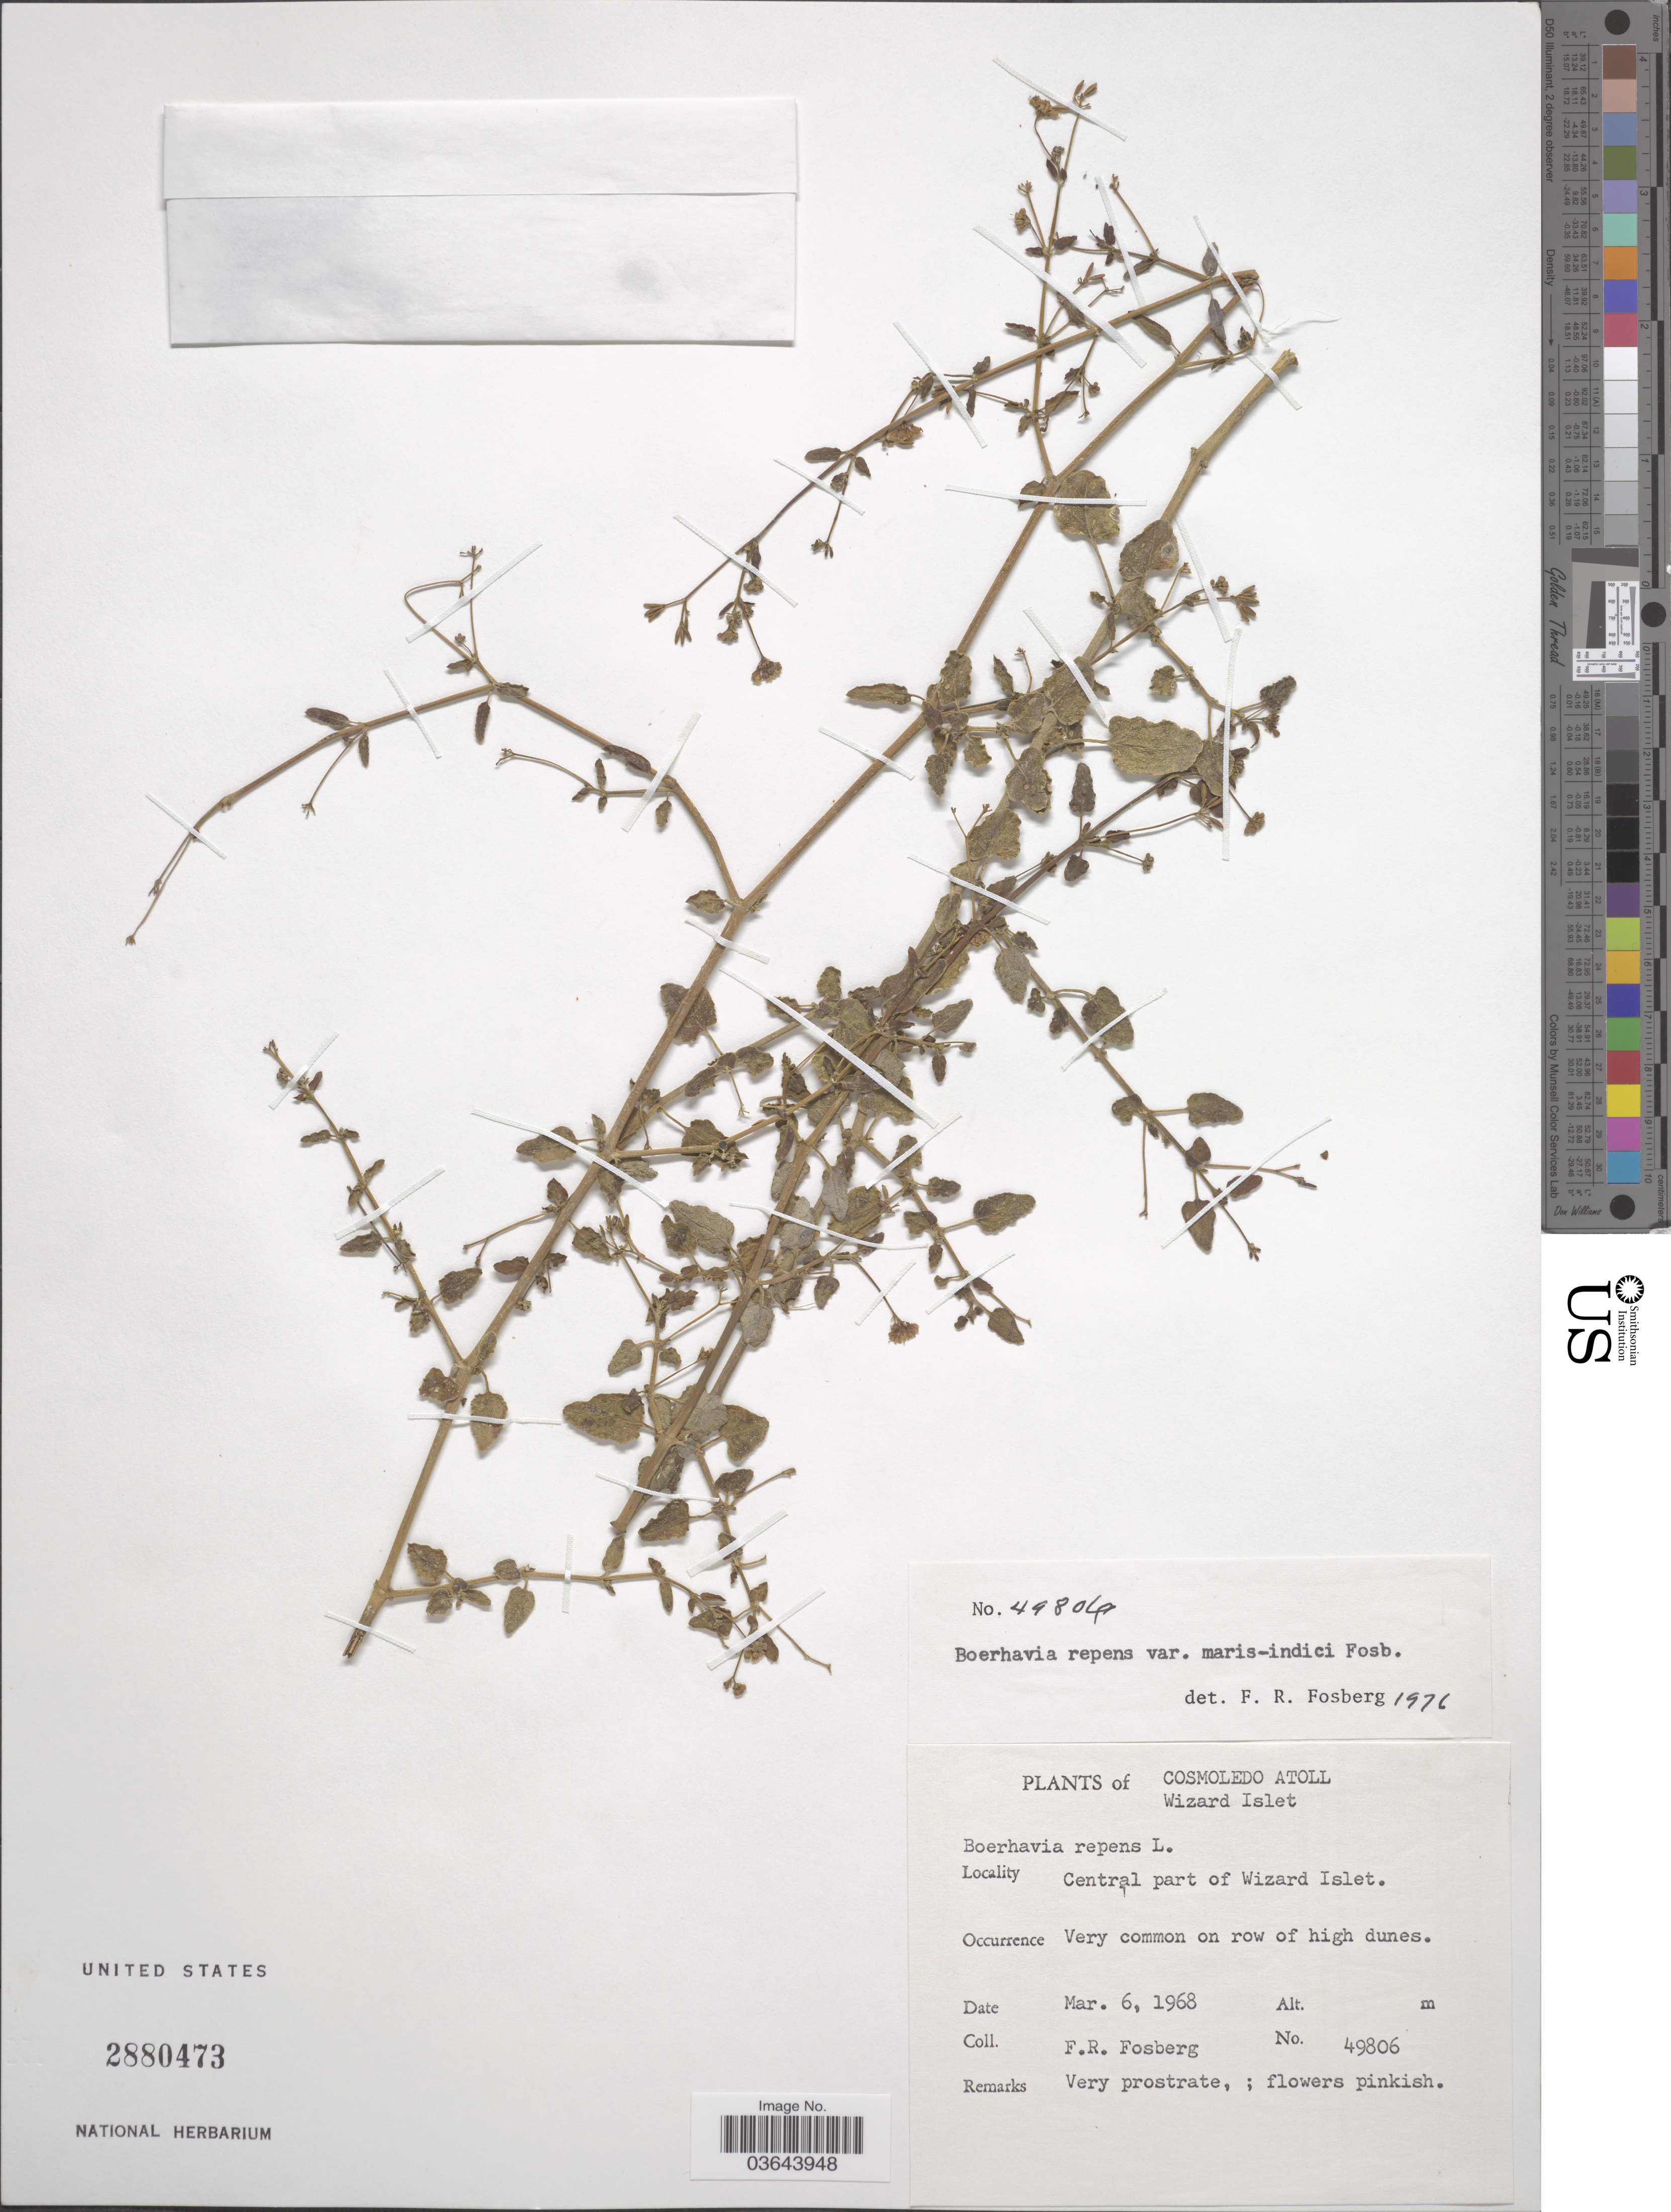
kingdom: Plantae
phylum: Tracheophyta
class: Magnoliopsida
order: Caryophyllales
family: Nyctaginaceae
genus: Boerhavia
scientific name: Boerhavia repens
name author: L.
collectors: F. R. Fosberg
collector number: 49806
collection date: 1968-03-06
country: Seychelles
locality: Cosmoledo Atoll. Wizard Islet. Central part of Wizard Islet.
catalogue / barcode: US 2880473